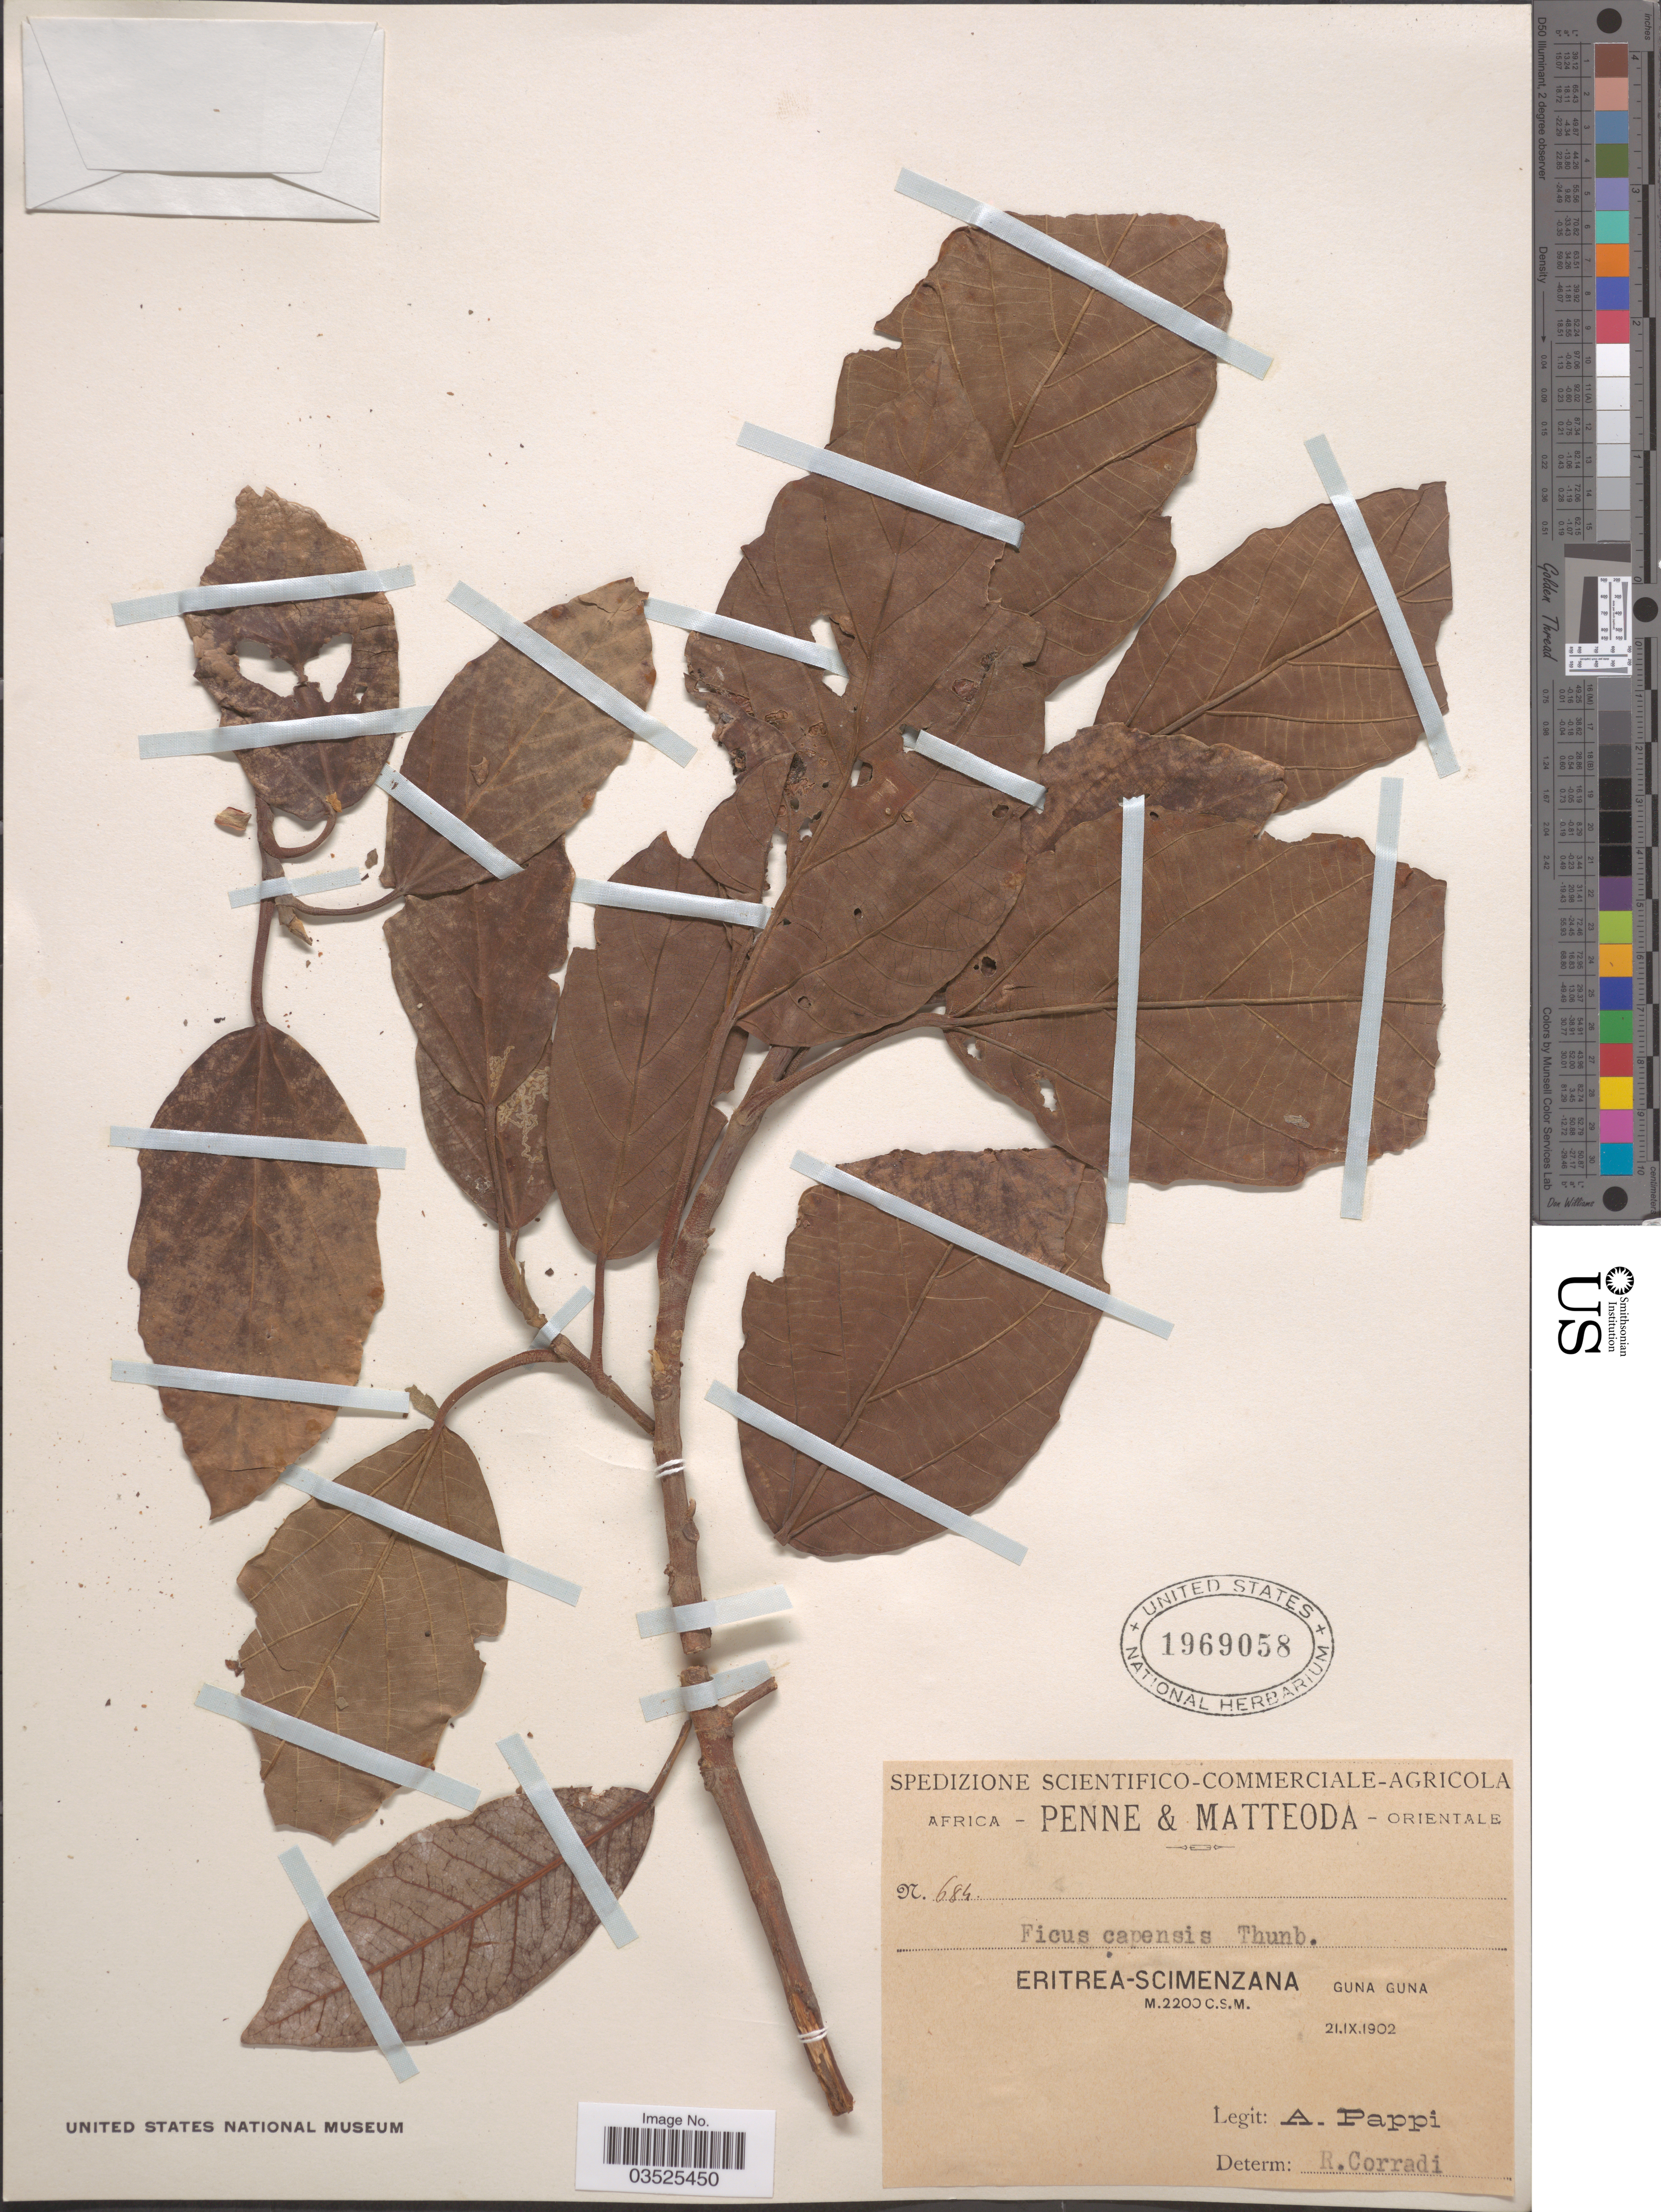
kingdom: Plantae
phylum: Tracheophyta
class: Magnoliopsida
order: Rosales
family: Moraceae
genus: Ficus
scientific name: Ficus sur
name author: Forssk.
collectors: A. Pappi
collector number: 684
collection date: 1902-09-21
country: Eritrea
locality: Africa Orientale. Eritrea-Scimenzana, Guna Guna.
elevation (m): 2200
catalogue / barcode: US 1969058